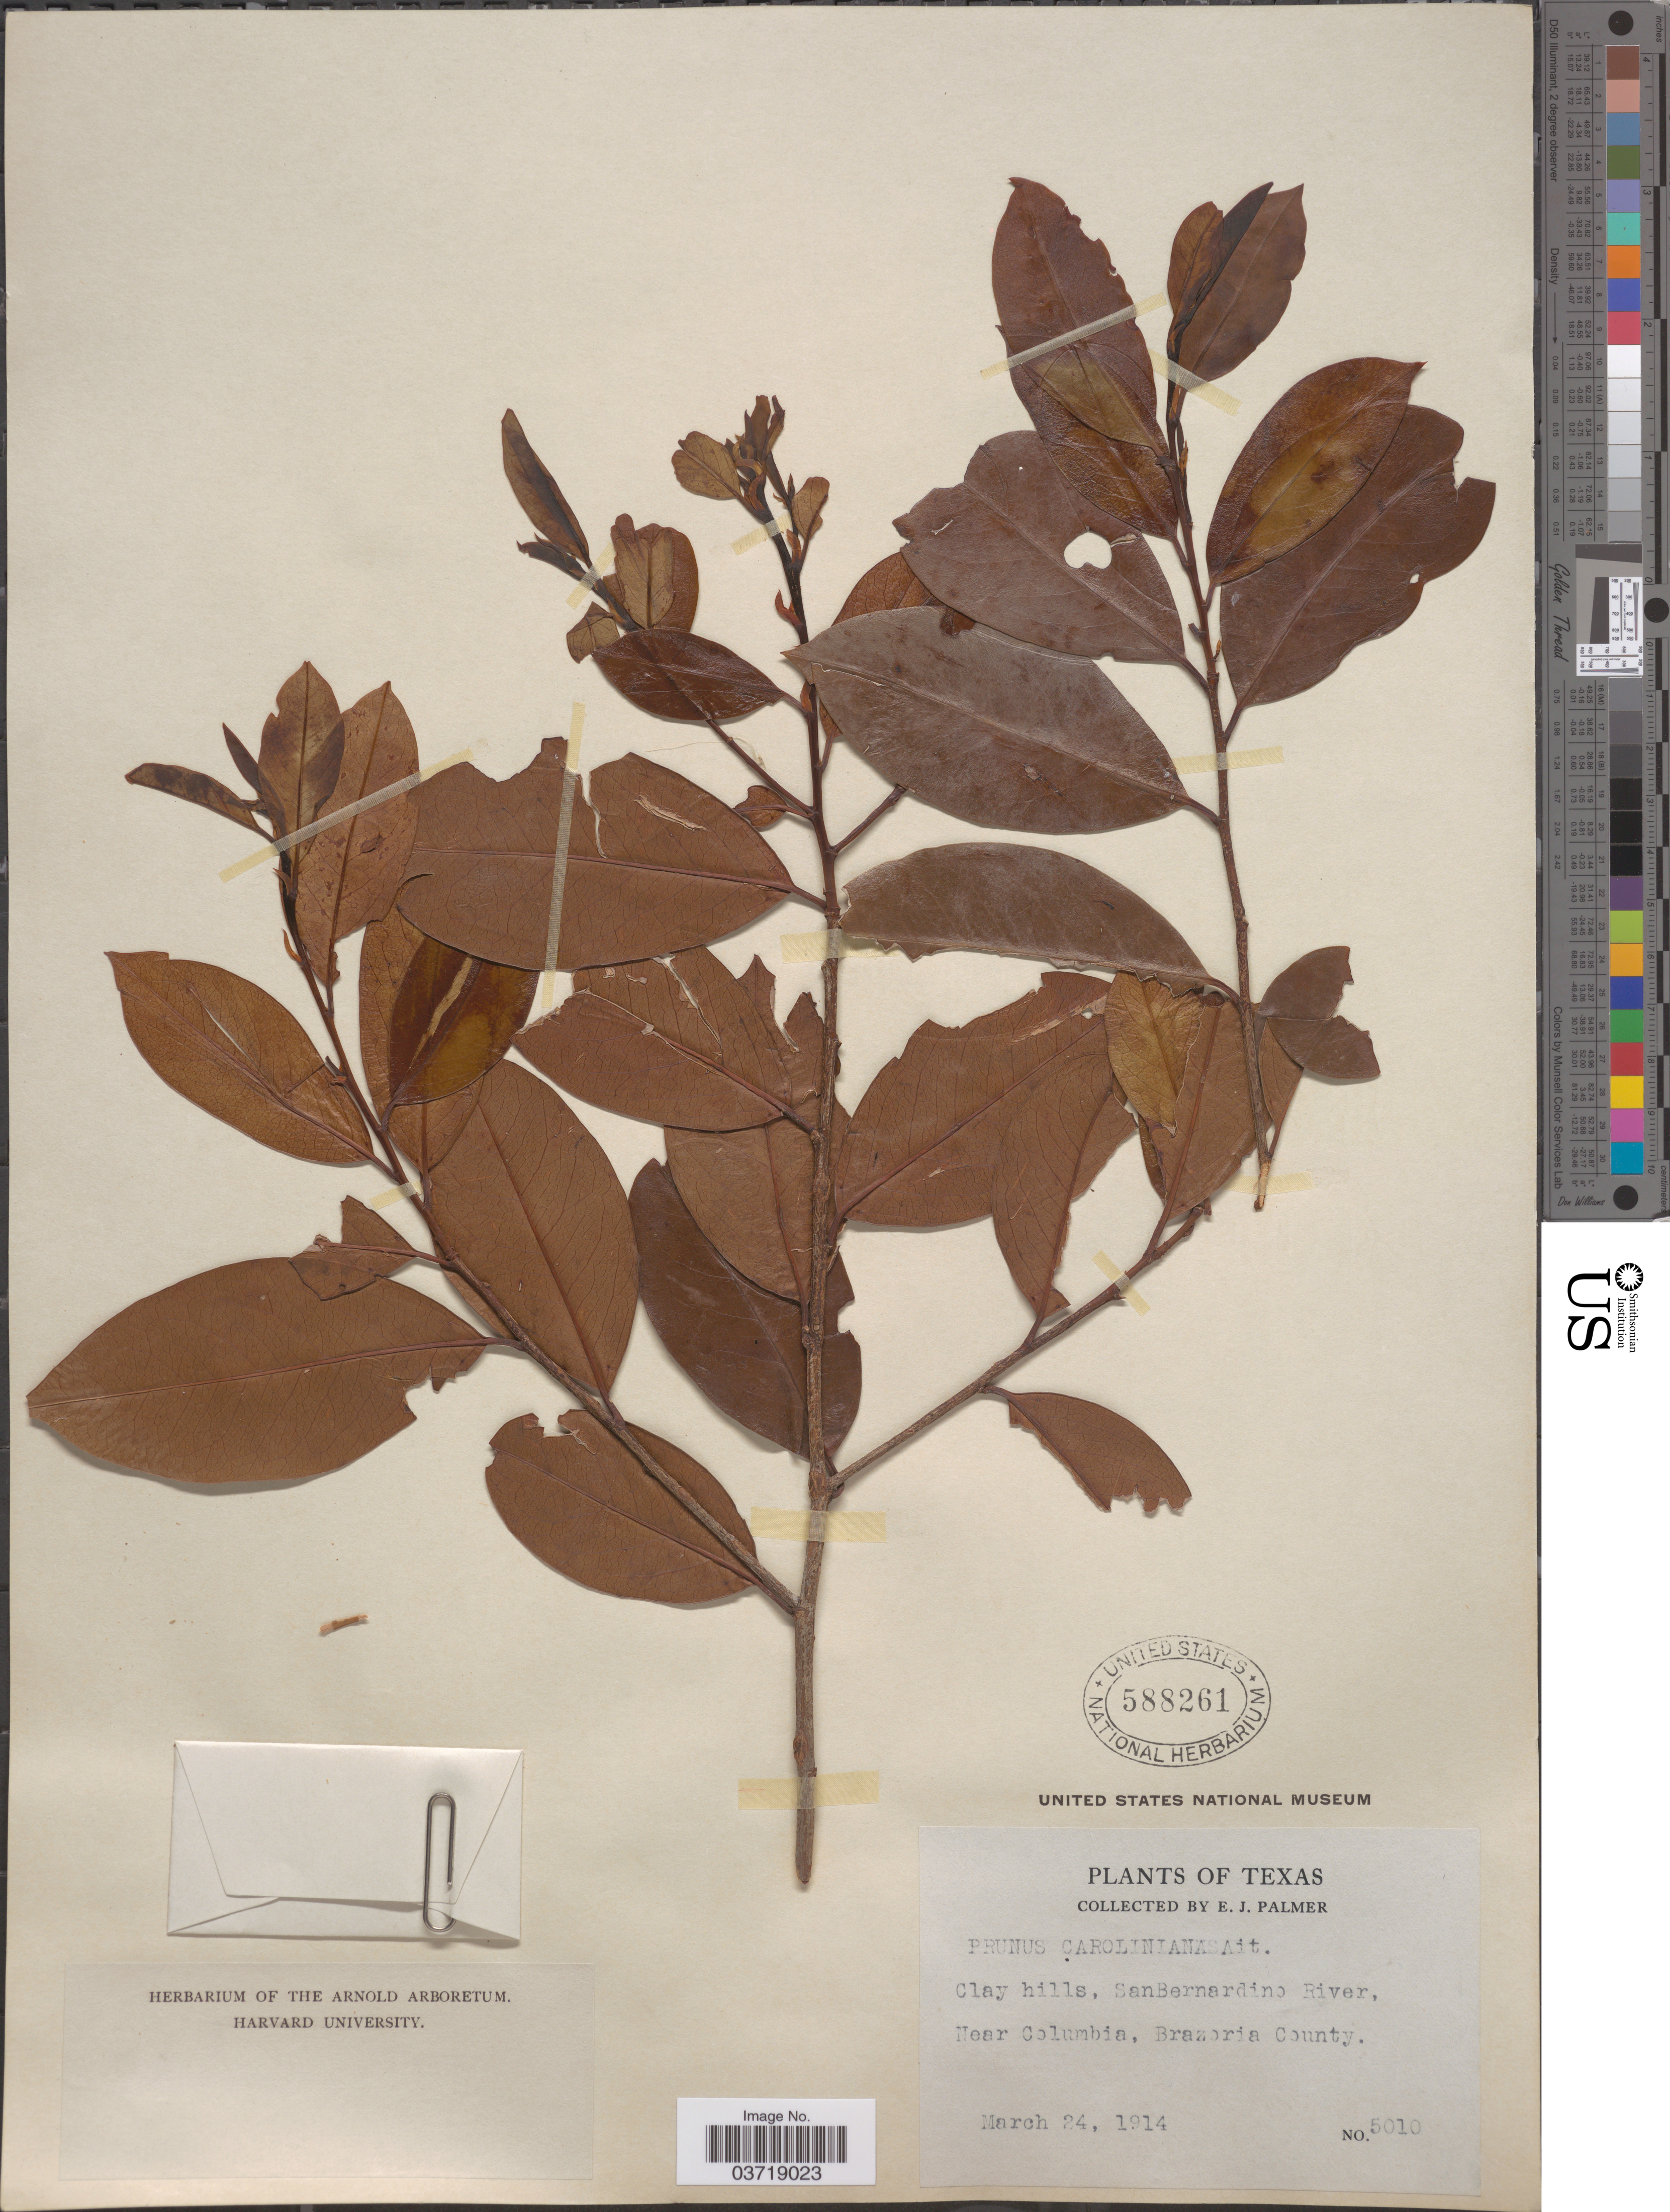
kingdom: Plantae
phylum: Tracheophyta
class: Magnoliopsida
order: Rosales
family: Rosaceae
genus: Prunus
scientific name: Prunus caroliniana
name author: (Mill.) Aiton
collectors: E. J. Palmer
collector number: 5010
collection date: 1914-03-24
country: United States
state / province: Texas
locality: San Bernardino River, Near Columbia, Brazoria County.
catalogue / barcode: US 588261